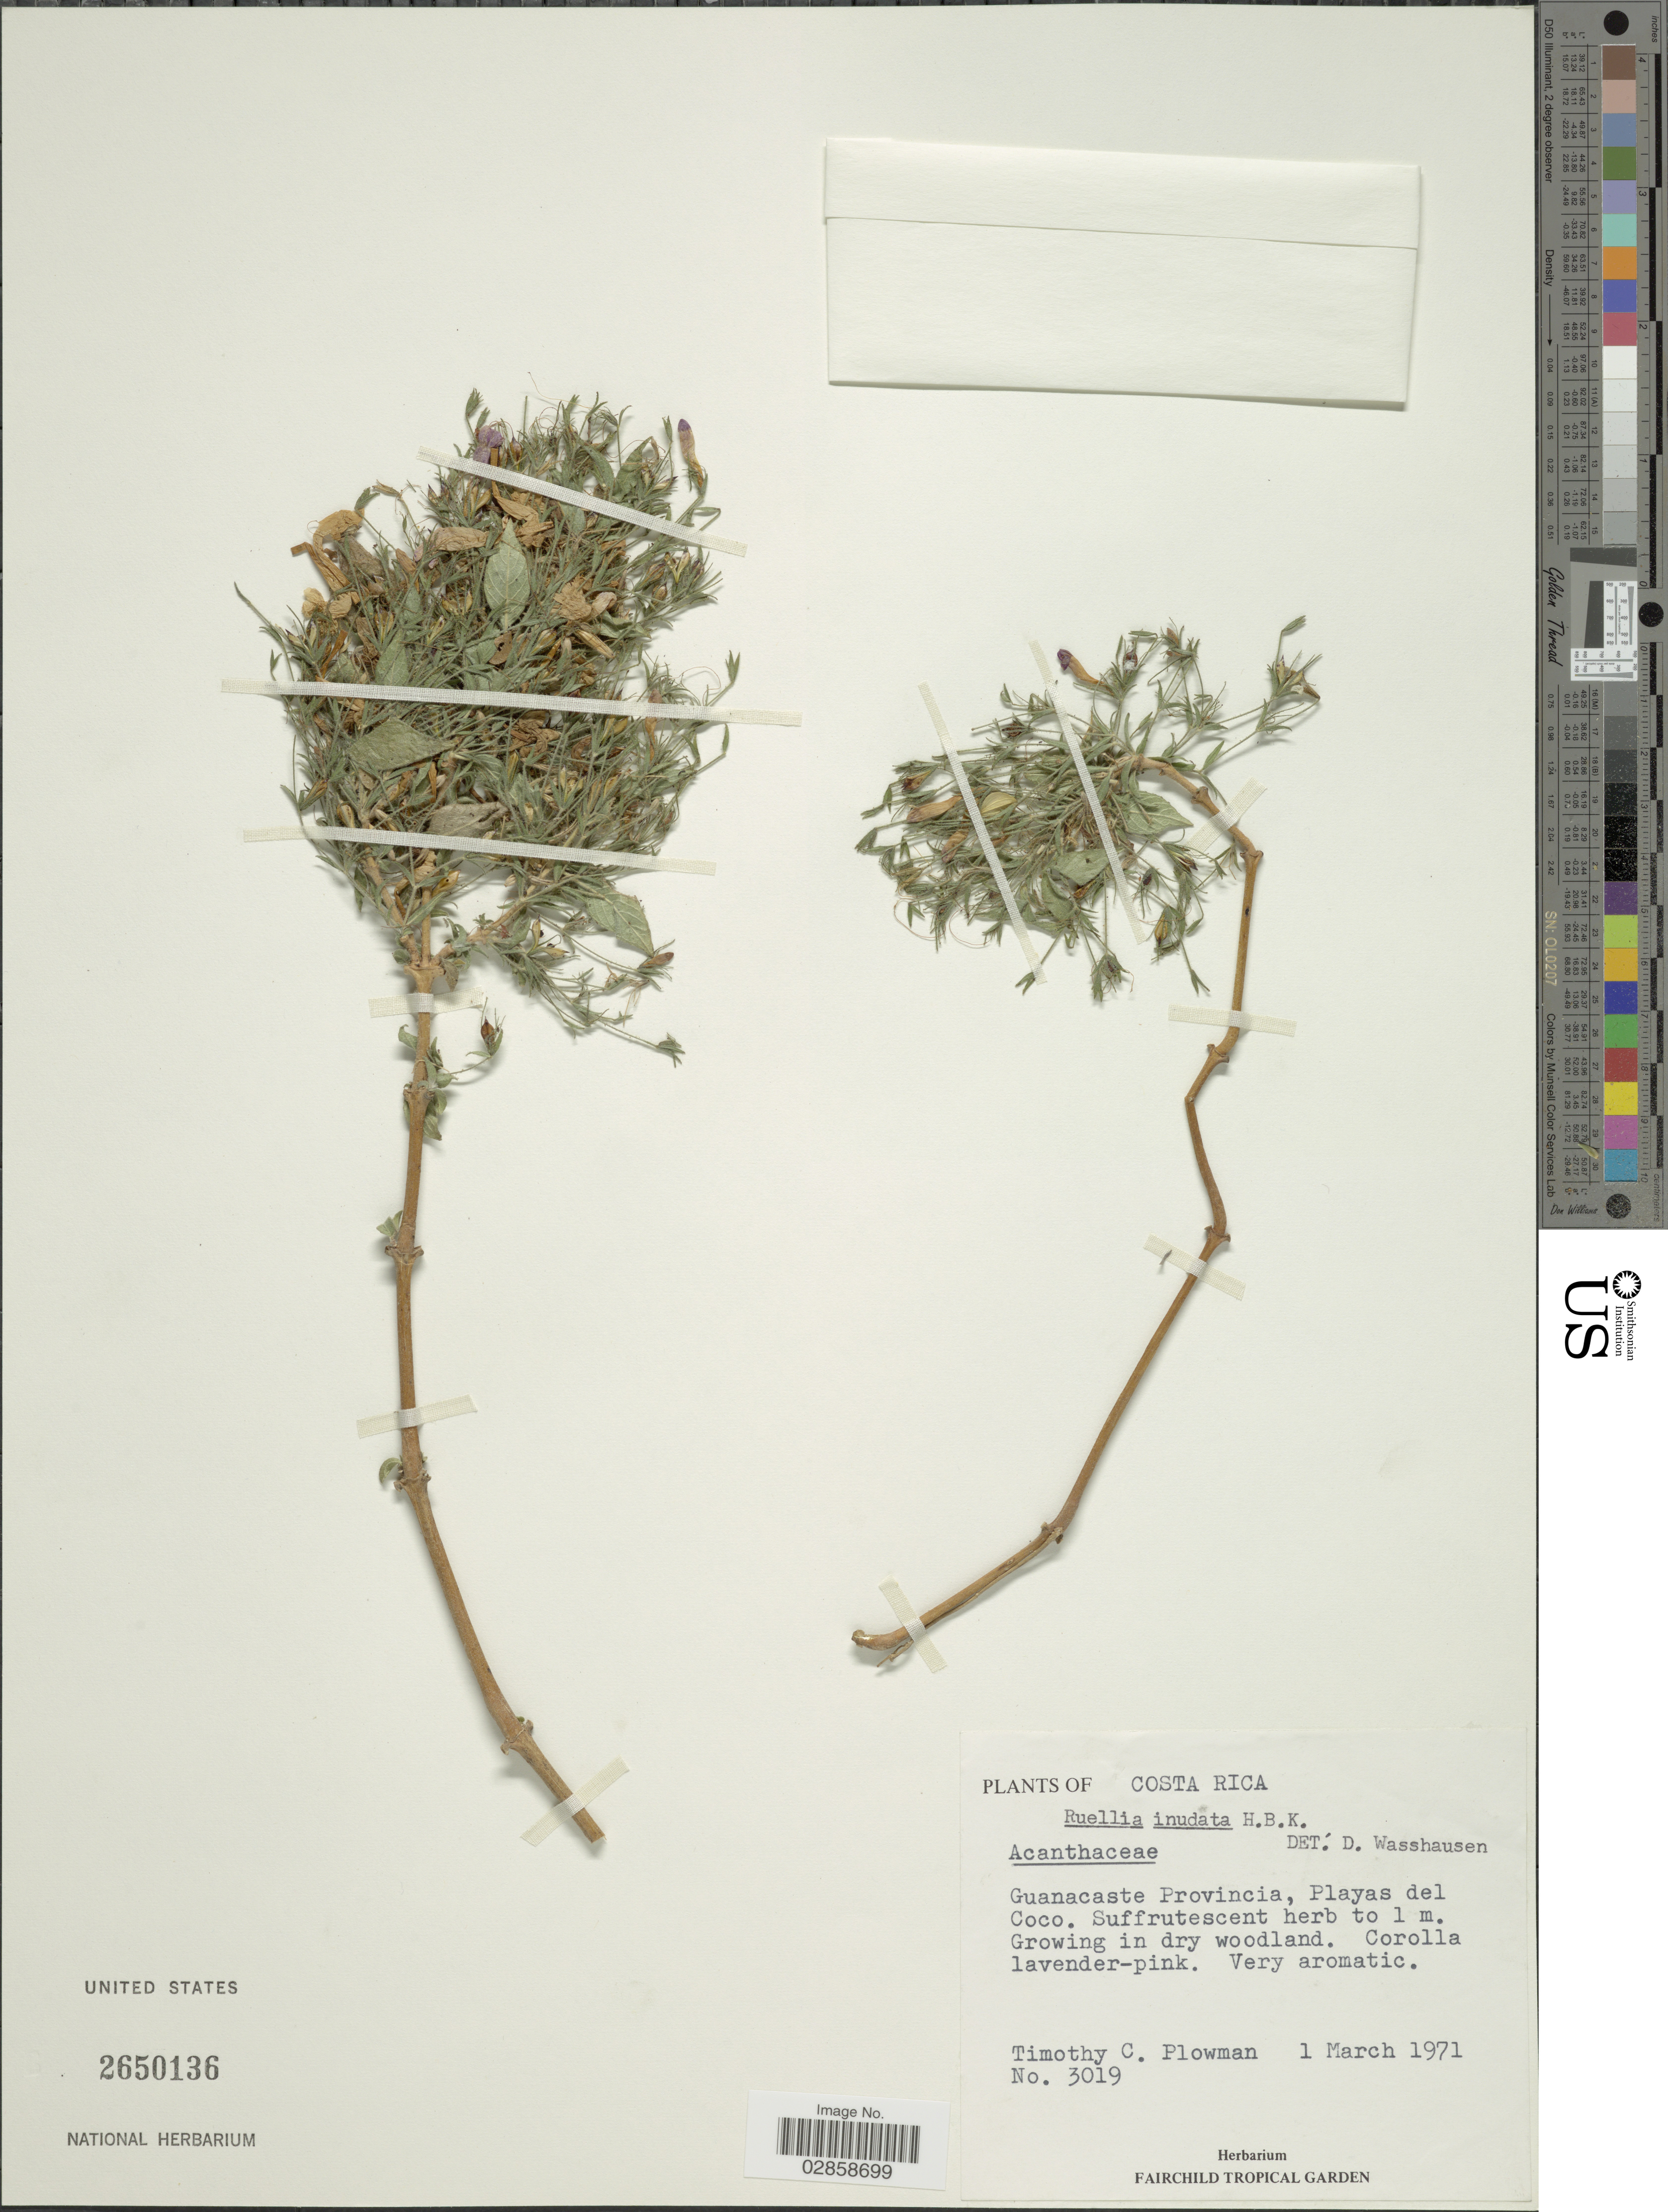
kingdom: Plantae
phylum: Tracheophyta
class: Magnoliopsida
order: Lamiales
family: Acanthaceae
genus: Ruellia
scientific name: Ruellia inundata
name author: Kunth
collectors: T. Plowman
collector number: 3019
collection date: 1971-03-01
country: Costa Rica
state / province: Guanacaste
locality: Playas del Coco.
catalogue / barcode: US 2650136